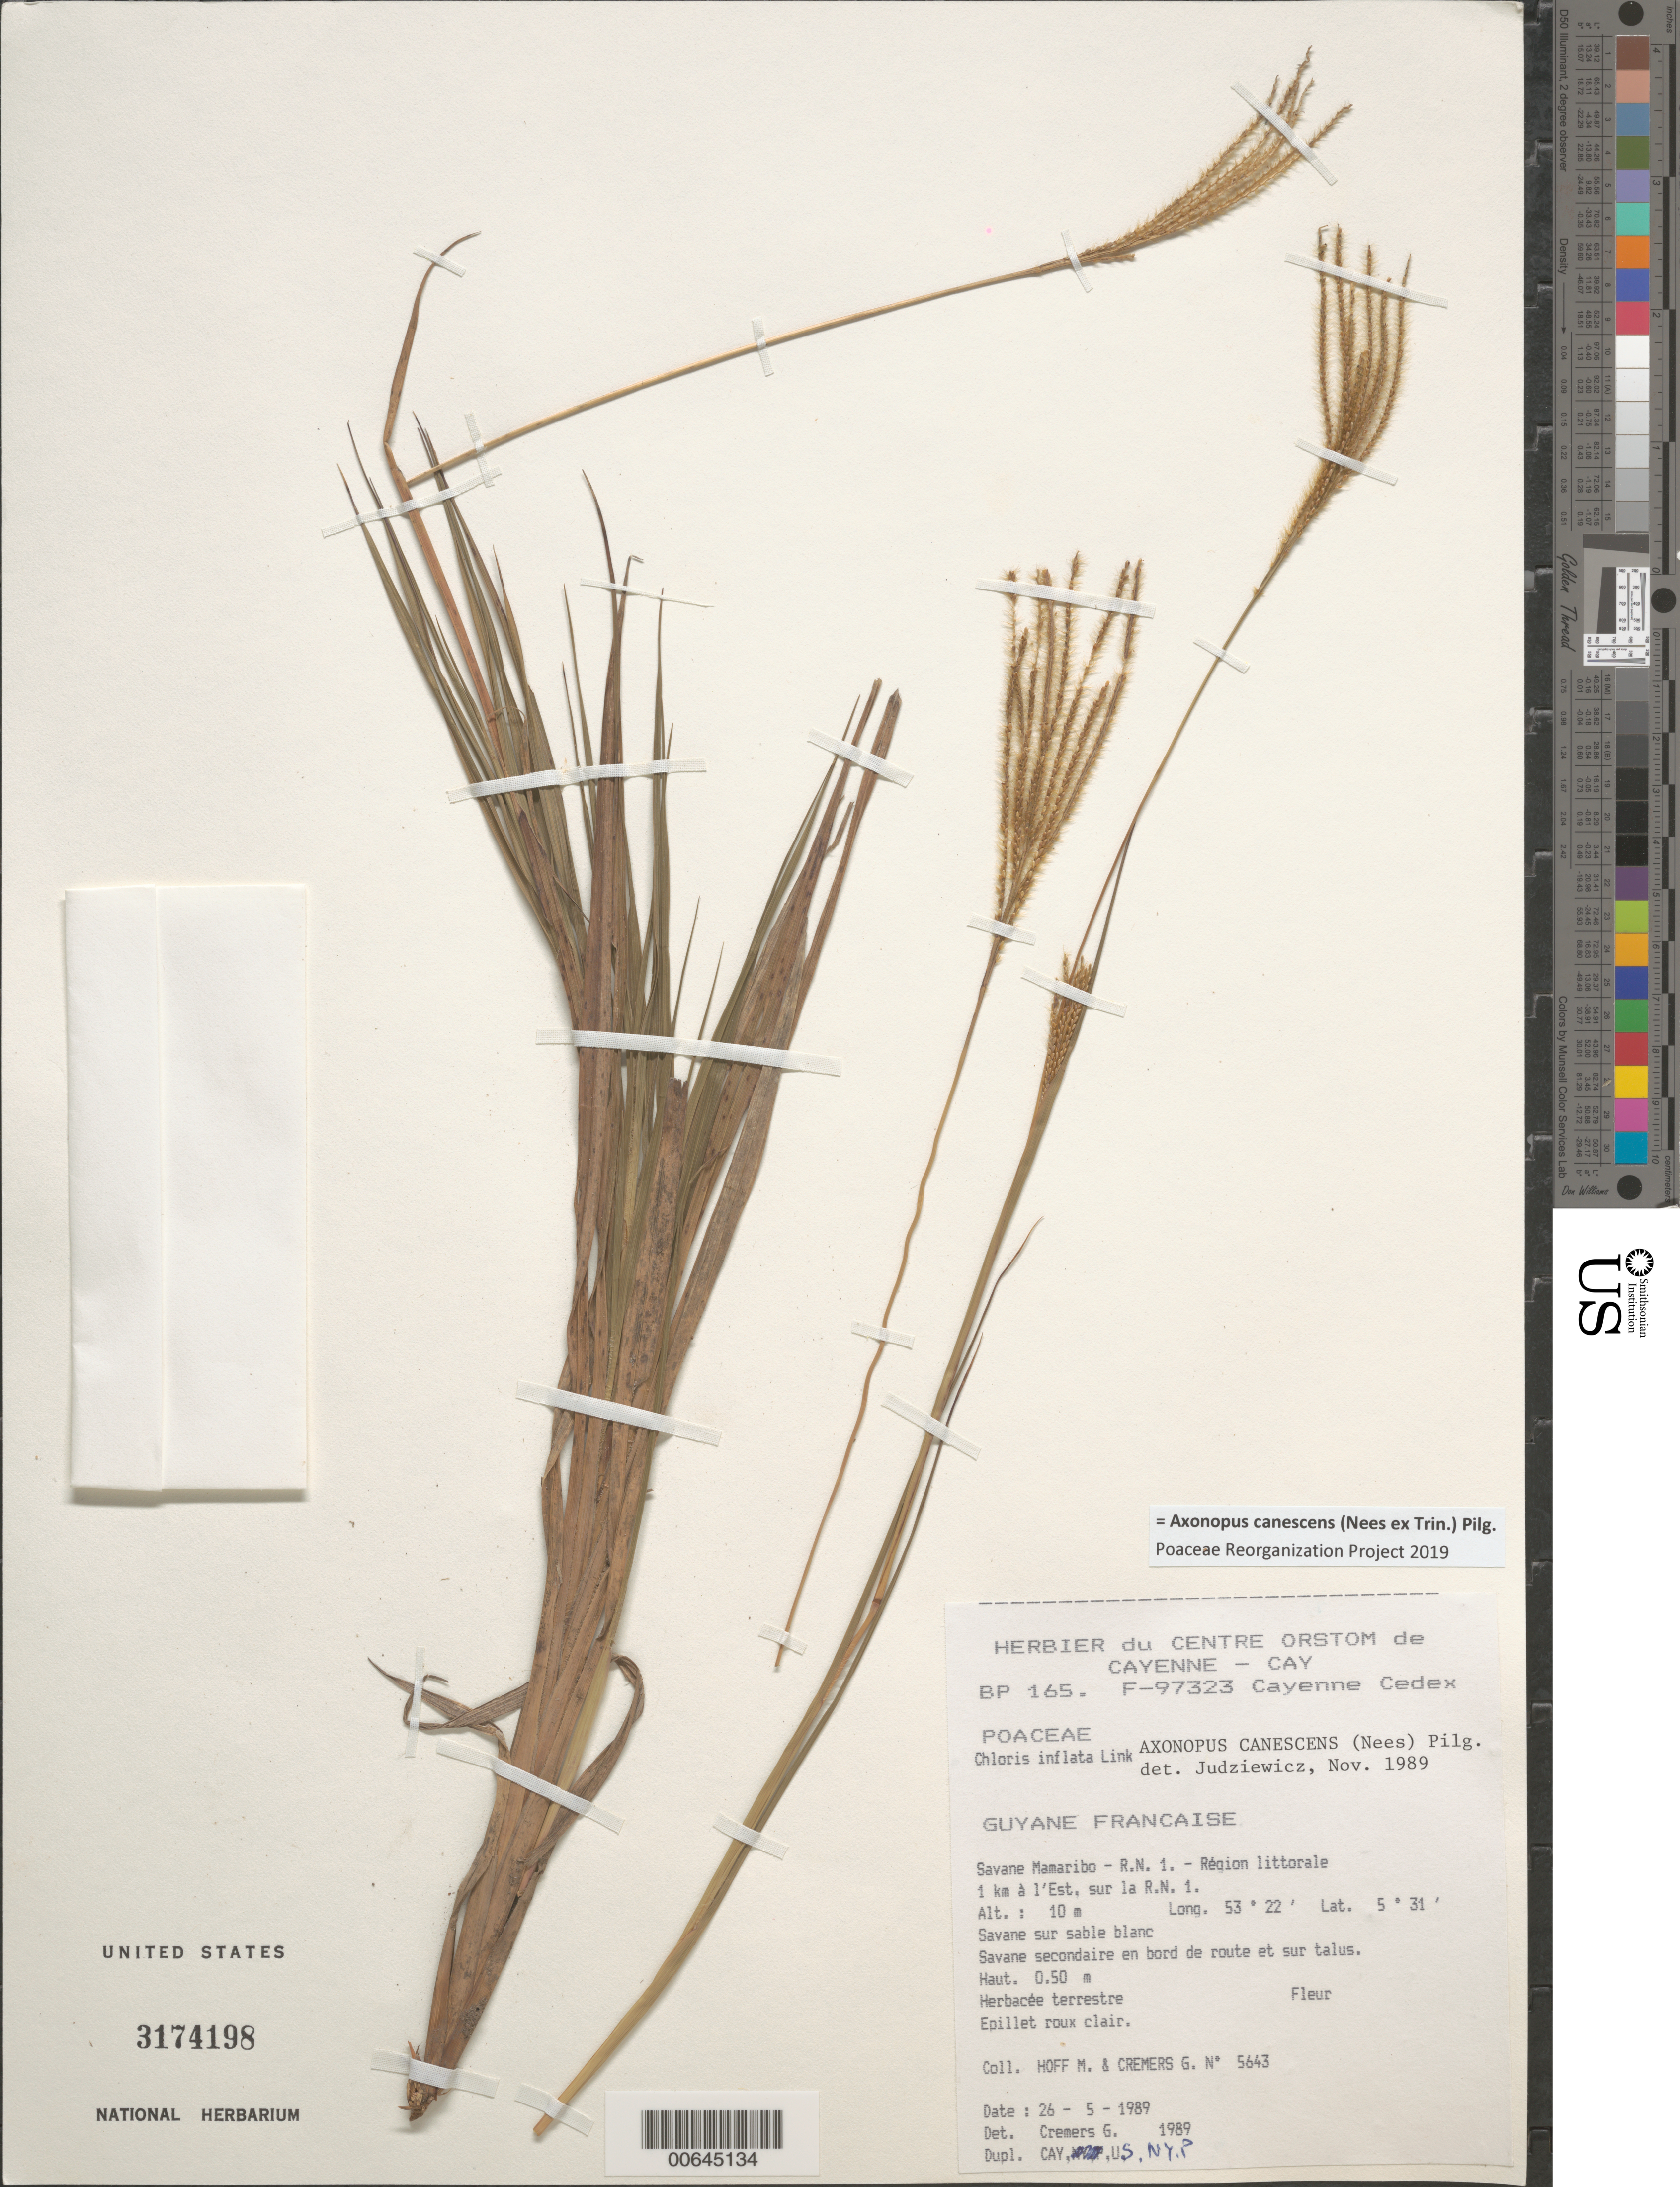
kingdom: Plantae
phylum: Tracheophyta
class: Liliopsida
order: Poales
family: Poaceae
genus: Axonopus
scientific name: Axonopus canescens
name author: (Nees ex Trin.) Pilg.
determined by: Judziewicz, E. J.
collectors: M. Hoff & G. Cremers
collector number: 5643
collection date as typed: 26-May-89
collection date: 1989-05-26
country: French Guiana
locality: Savane Mamaribo, R.N. 1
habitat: Savanna on white sand; secondary savanna along road and talus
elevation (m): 10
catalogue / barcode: US 3174198